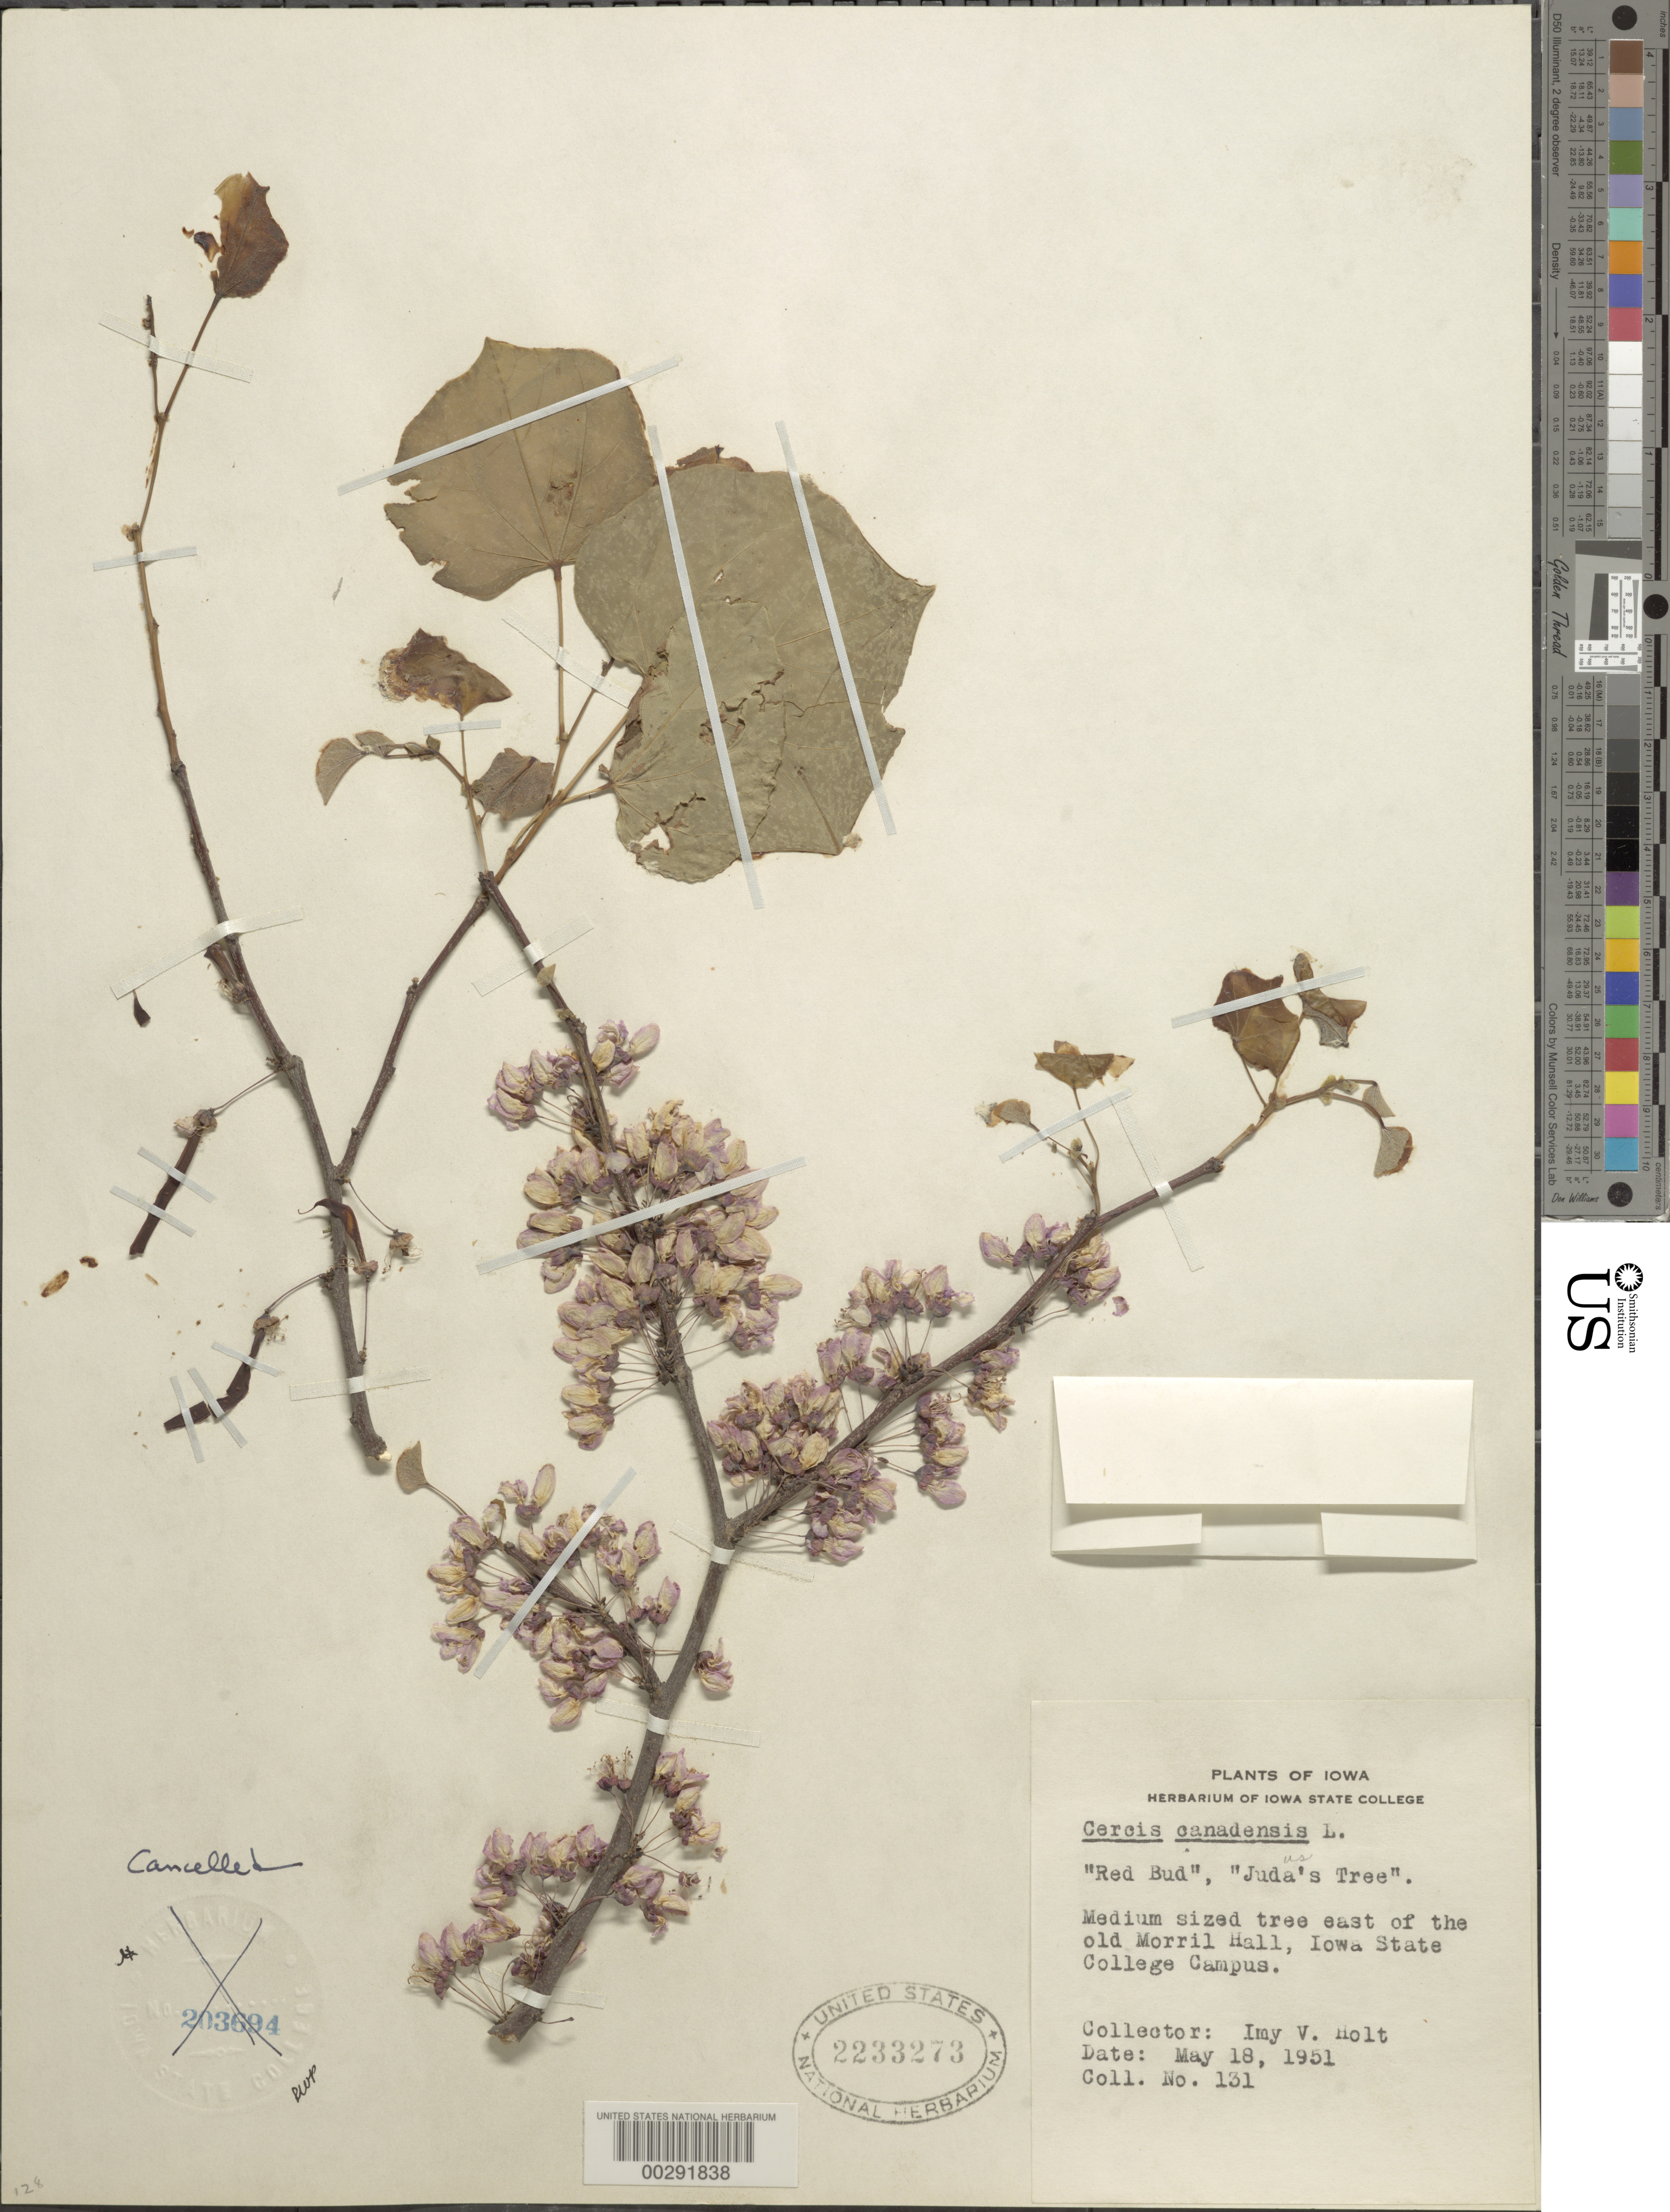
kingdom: Plantae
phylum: Tracheophyta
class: Magnoliopsida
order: Fabales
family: Fabaceae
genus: Cercis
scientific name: Cercis canadensis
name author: L.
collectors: I. Holt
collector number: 131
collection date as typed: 18 May 1951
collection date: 1951-05-18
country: United States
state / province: Iowa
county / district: Story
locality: E of the old morril hall, iowa state college campus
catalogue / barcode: US 2233273